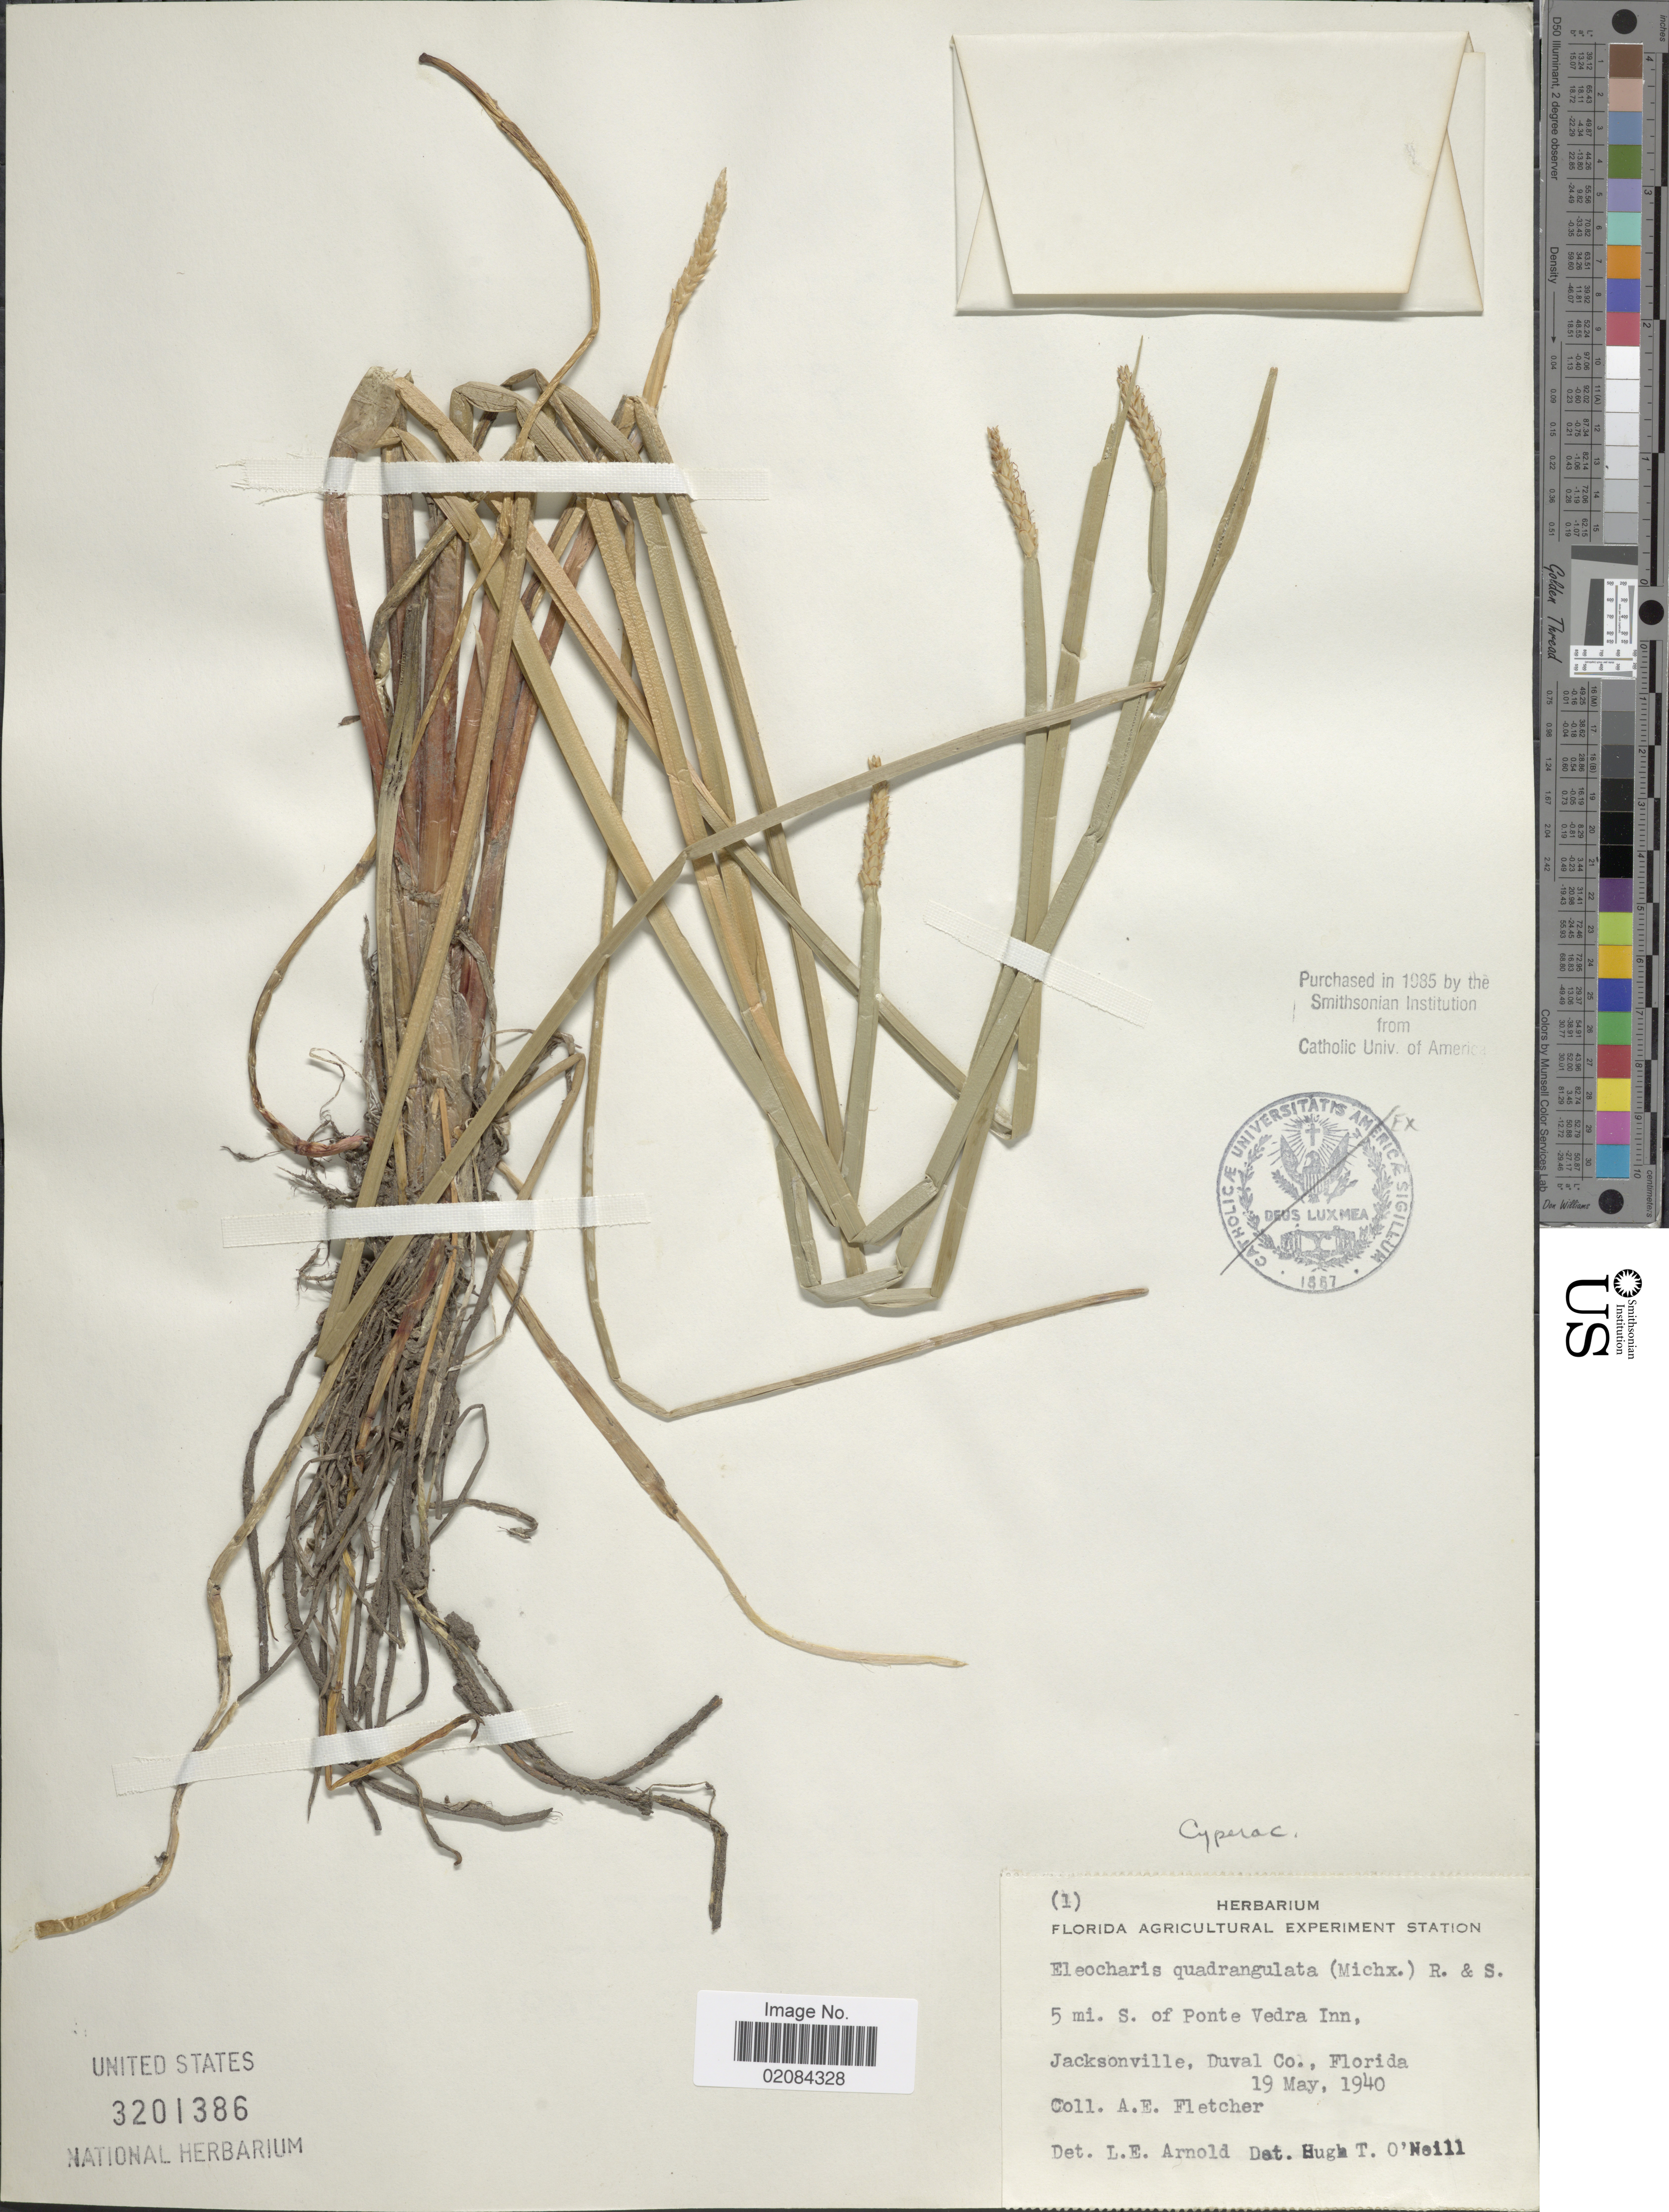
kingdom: Plantae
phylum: Tracheophyta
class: Liliopsida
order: Poales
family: Cyperaceae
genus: Eleocharis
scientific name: Eleocharis quadrangulata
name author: (Michx.) Roem. & Schult.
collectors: A. Fletcher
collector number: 1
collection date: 1940-05-19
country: United States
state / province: Florida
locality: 5 mi. S of Ponte Vedra Inn. Jacksonville, Duval Co., Florida.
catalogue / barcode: US 3201386